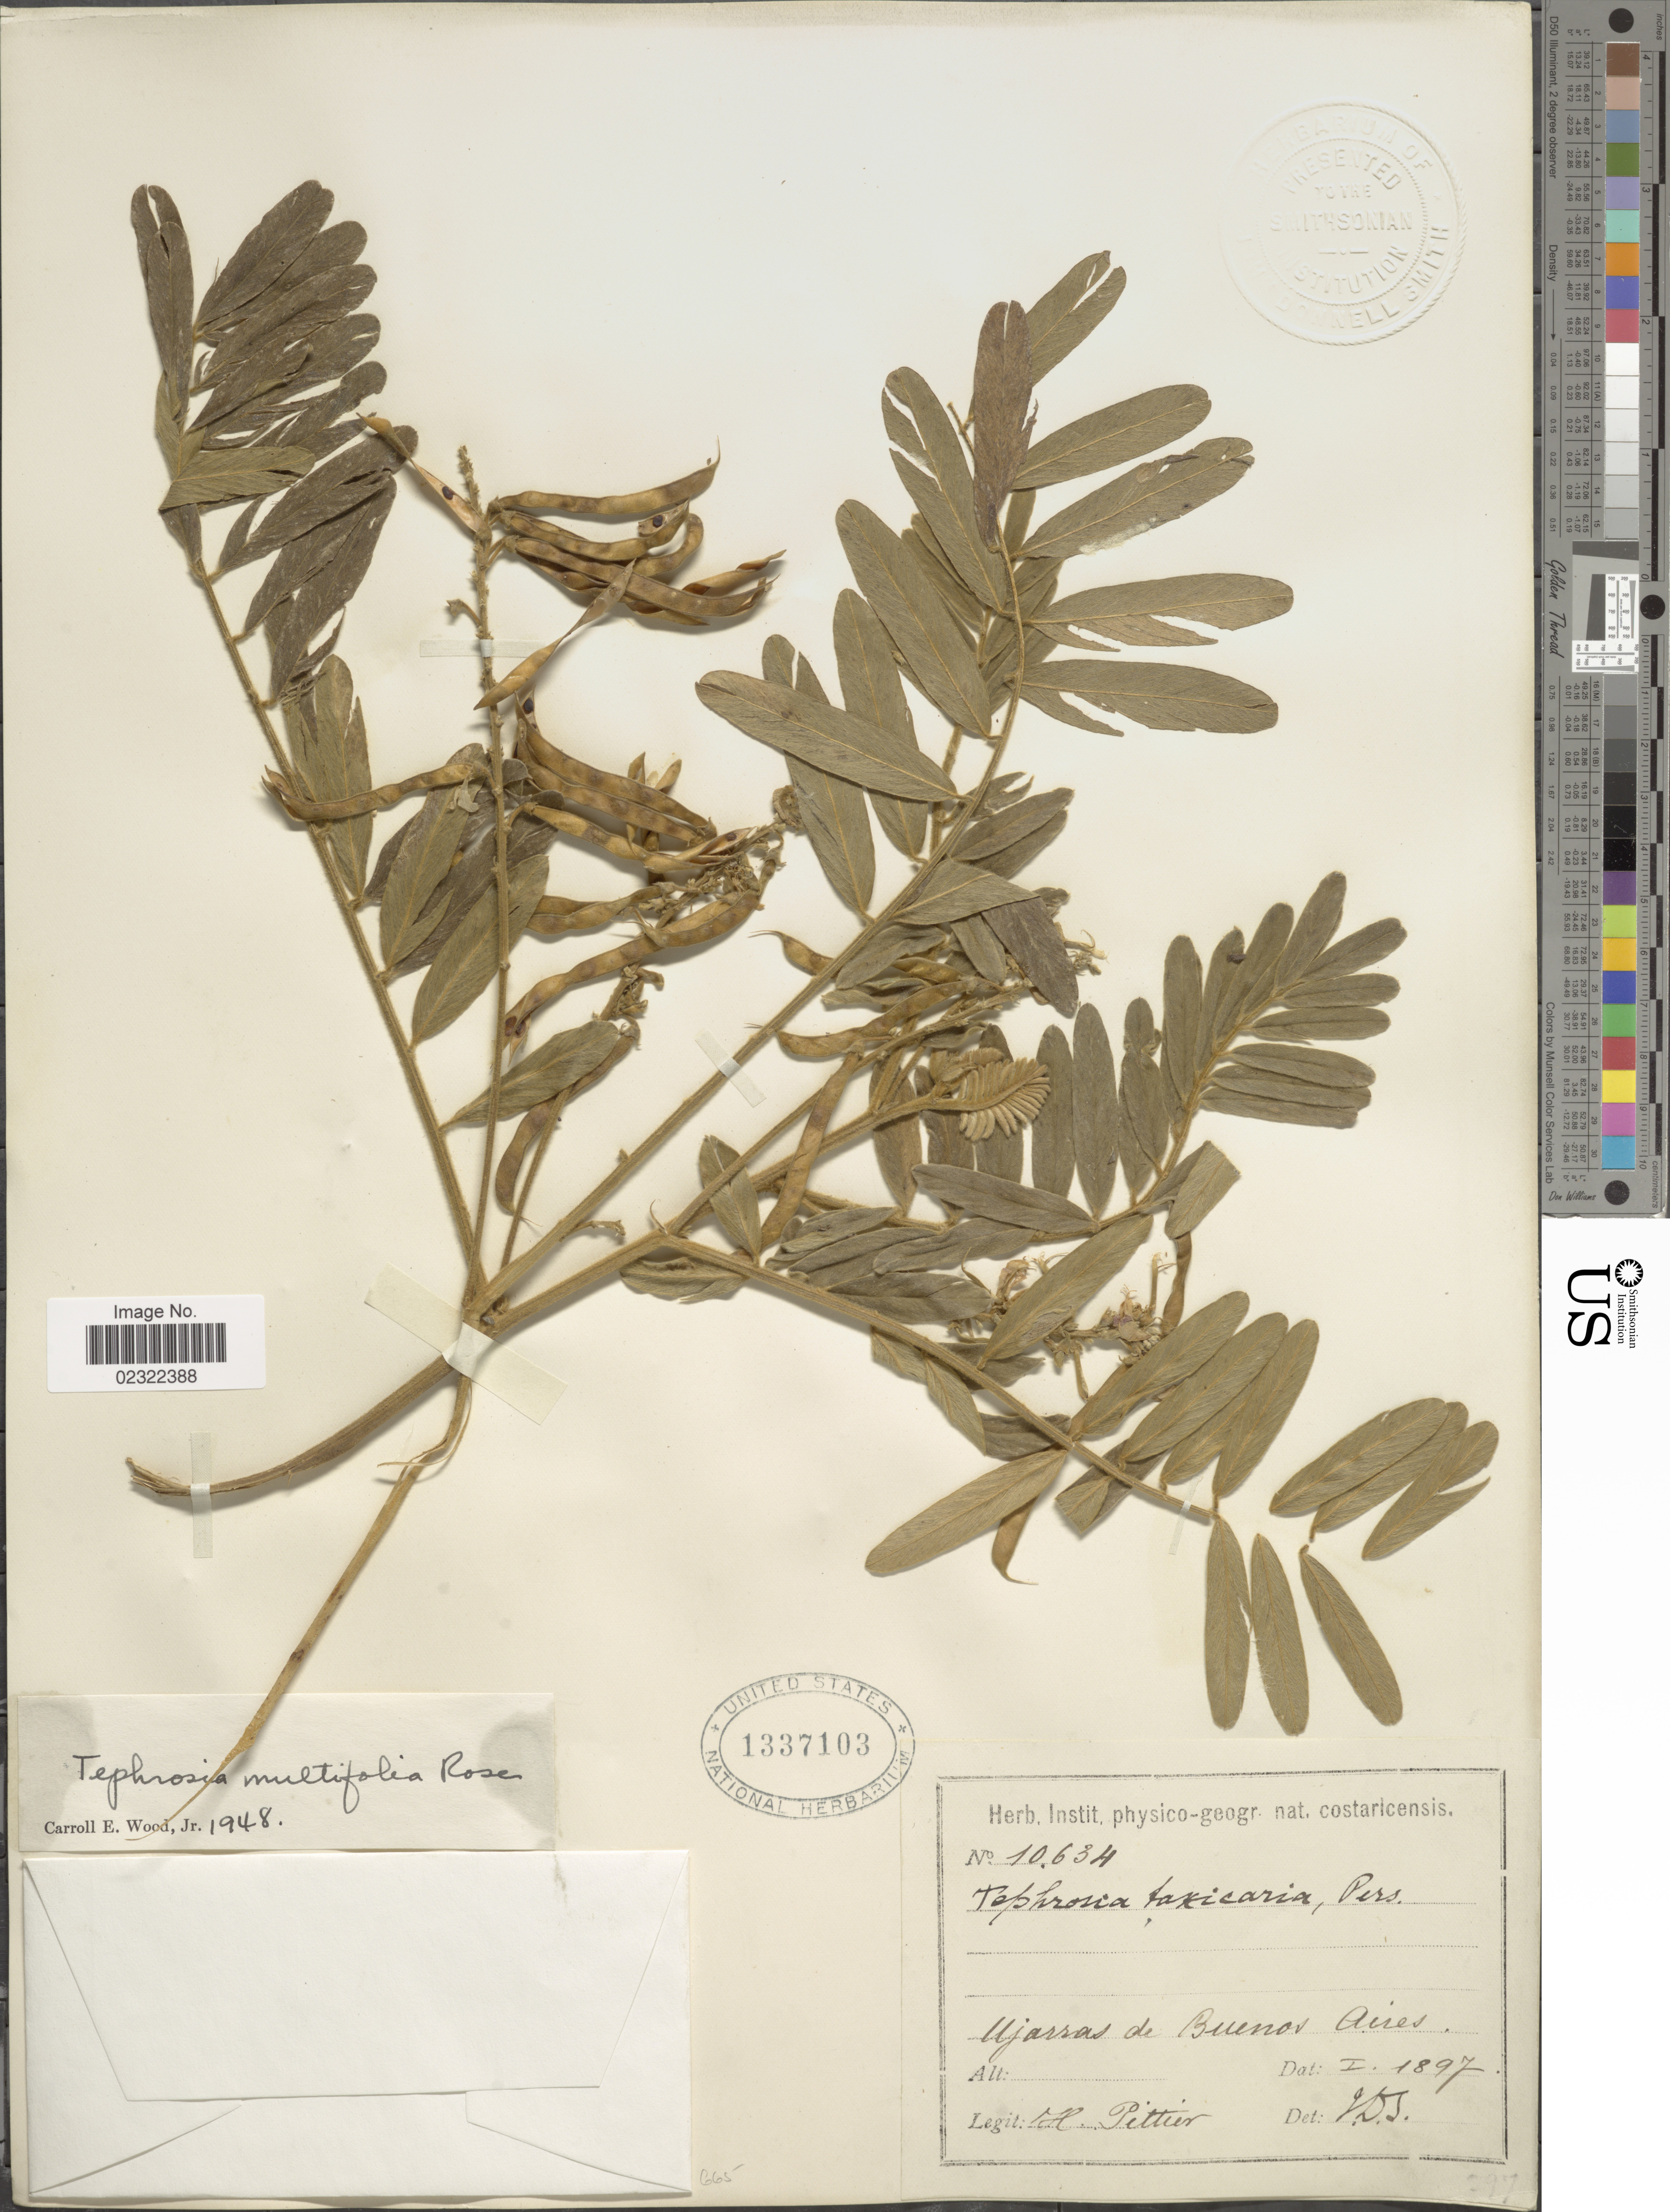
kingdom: Plantae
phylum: Tracheophyta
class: Magnoliopsida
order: Fabales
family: Fabaceae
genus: Tephrosia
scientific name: Tephrosia multifolia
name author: Rose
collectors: H. F. Pittier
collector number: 10634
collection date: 1897-01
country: Costa Rica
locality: Ujarras de Buenos Aires.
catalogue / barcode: US 1337103